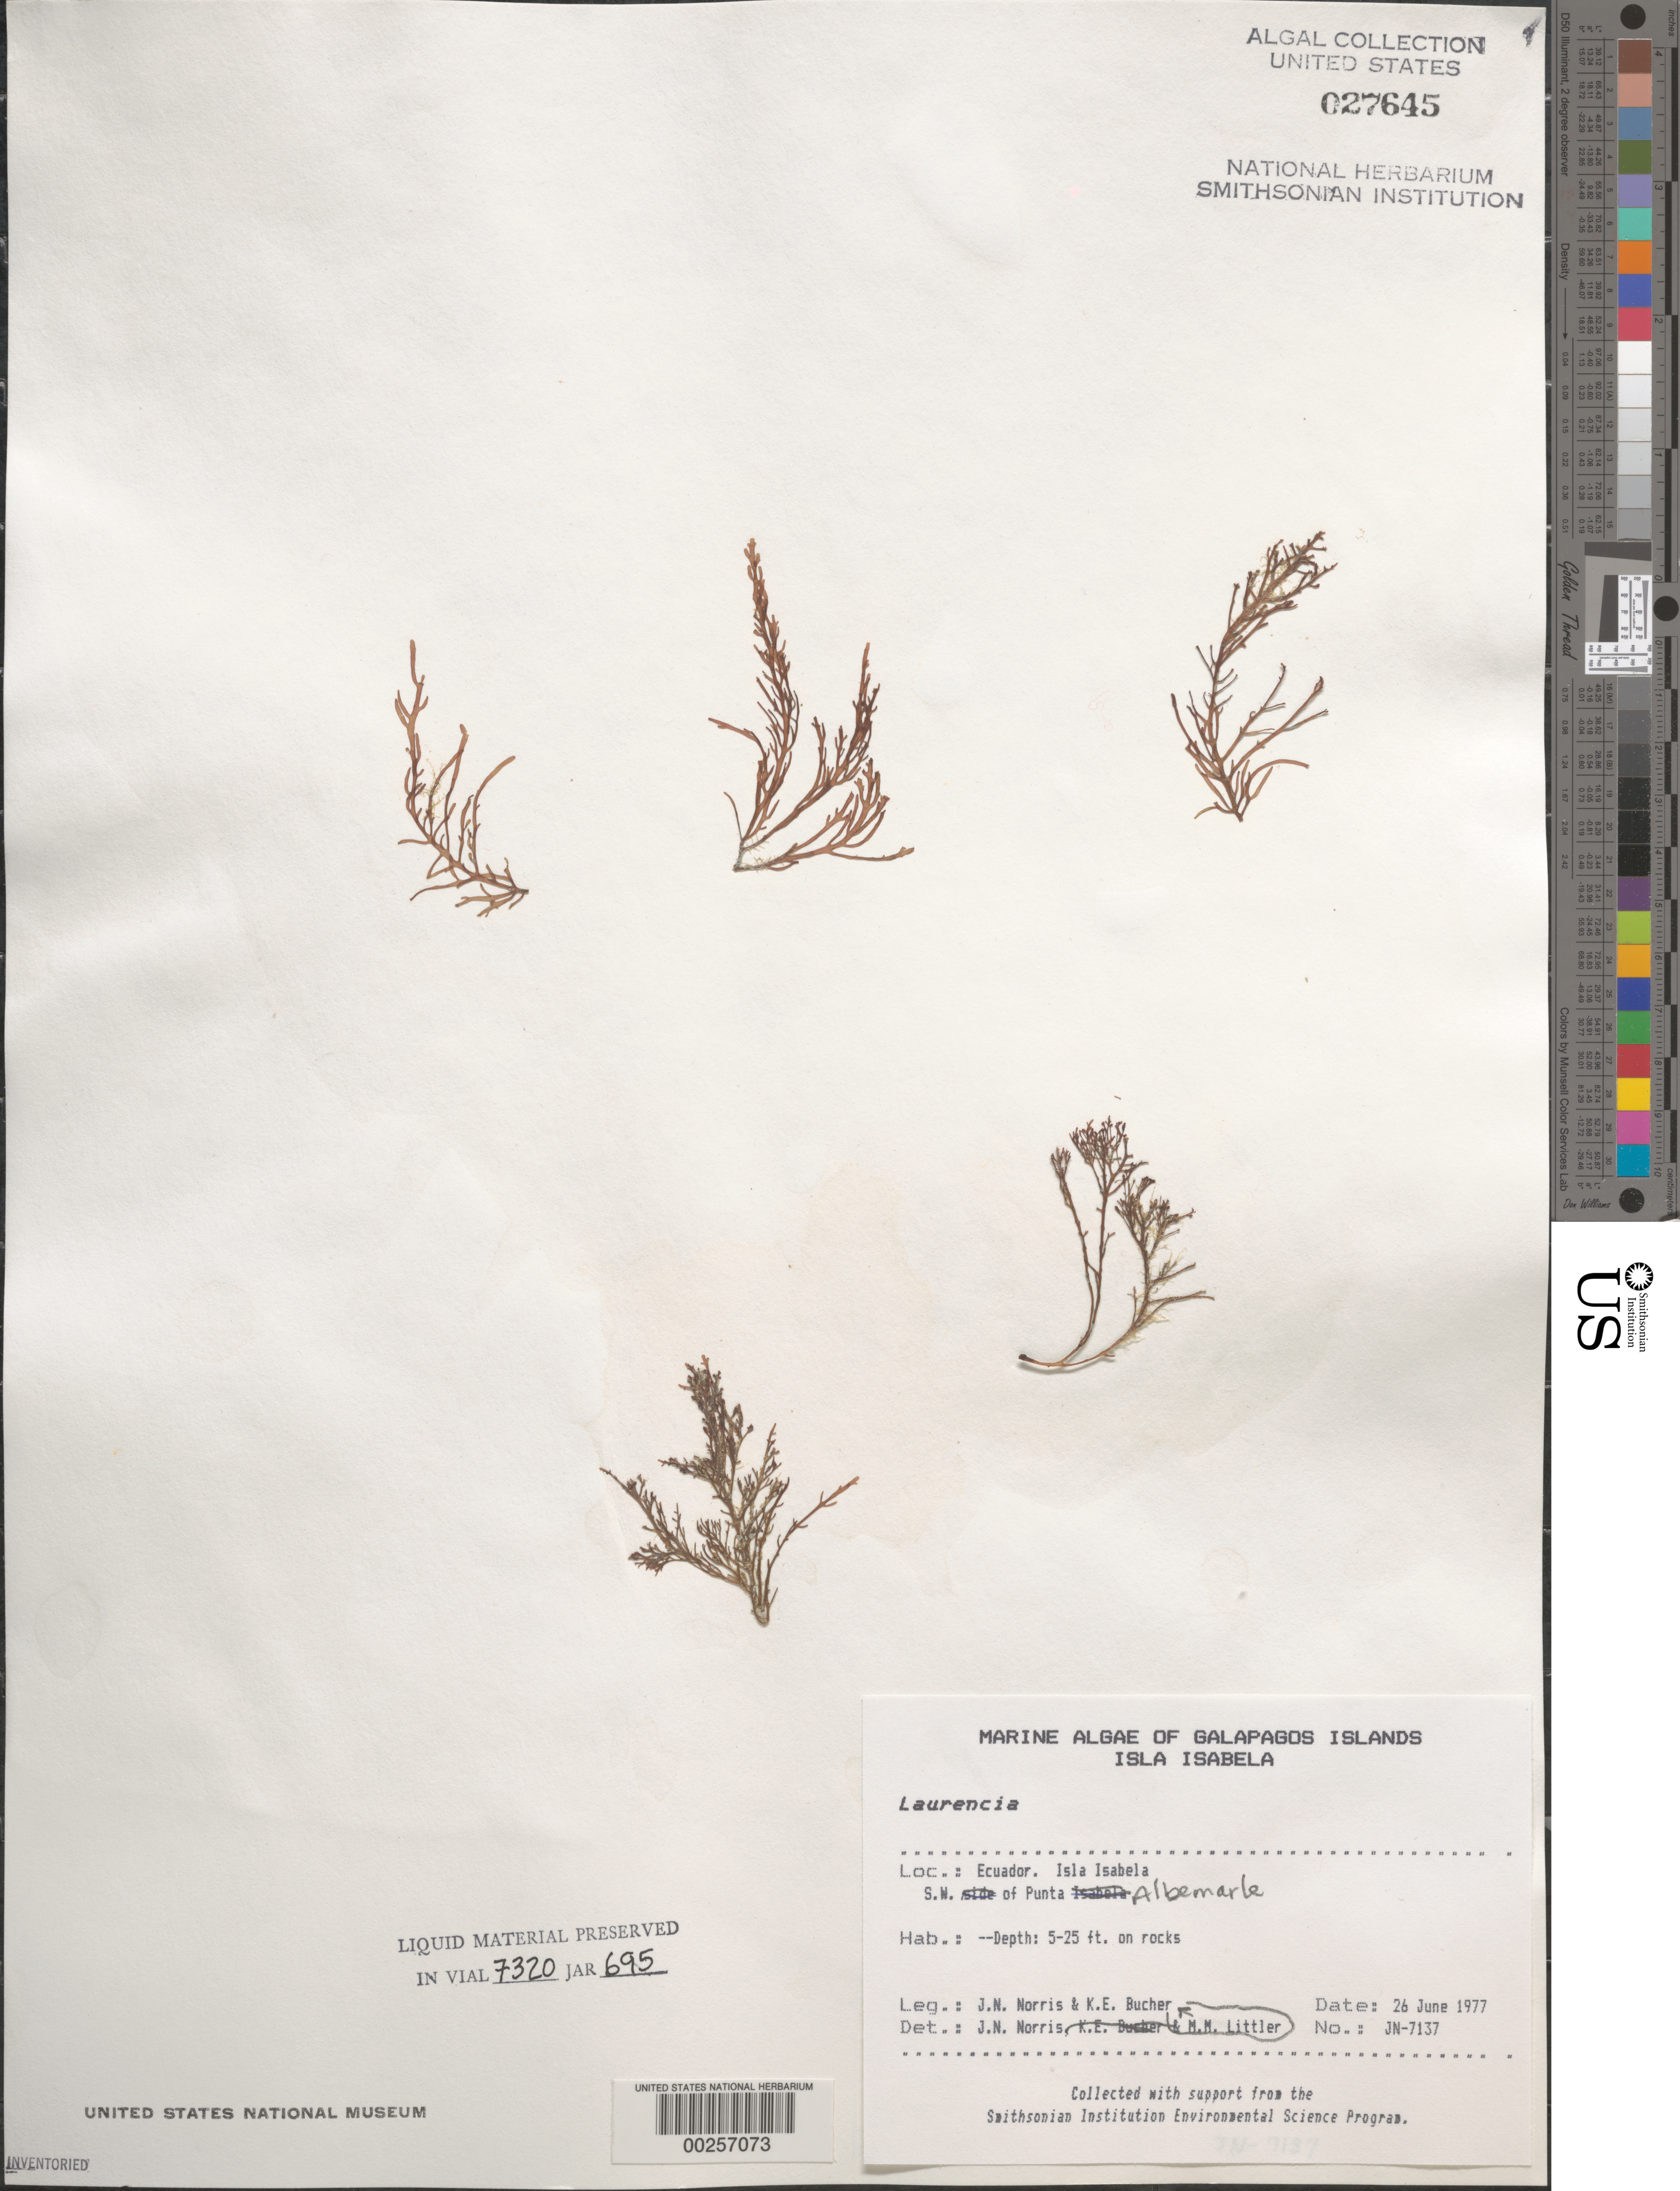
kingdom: Plantae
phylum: Rhodophyta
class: Florideophyceae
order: Ceramiales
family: Rhodomelaceae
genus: Laurencia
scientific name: Laurencia sp.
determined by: Norris, James N.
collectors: J. N. Norris, K. E. Bucher & M. M. Littler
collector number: JN-7137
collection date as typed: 26 Jun 1977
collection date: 1977-06-26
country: Ecuador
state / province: Colón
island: Isabela [Albemarle]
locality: Southwest of Punta Albemarle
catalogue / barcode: US 27645